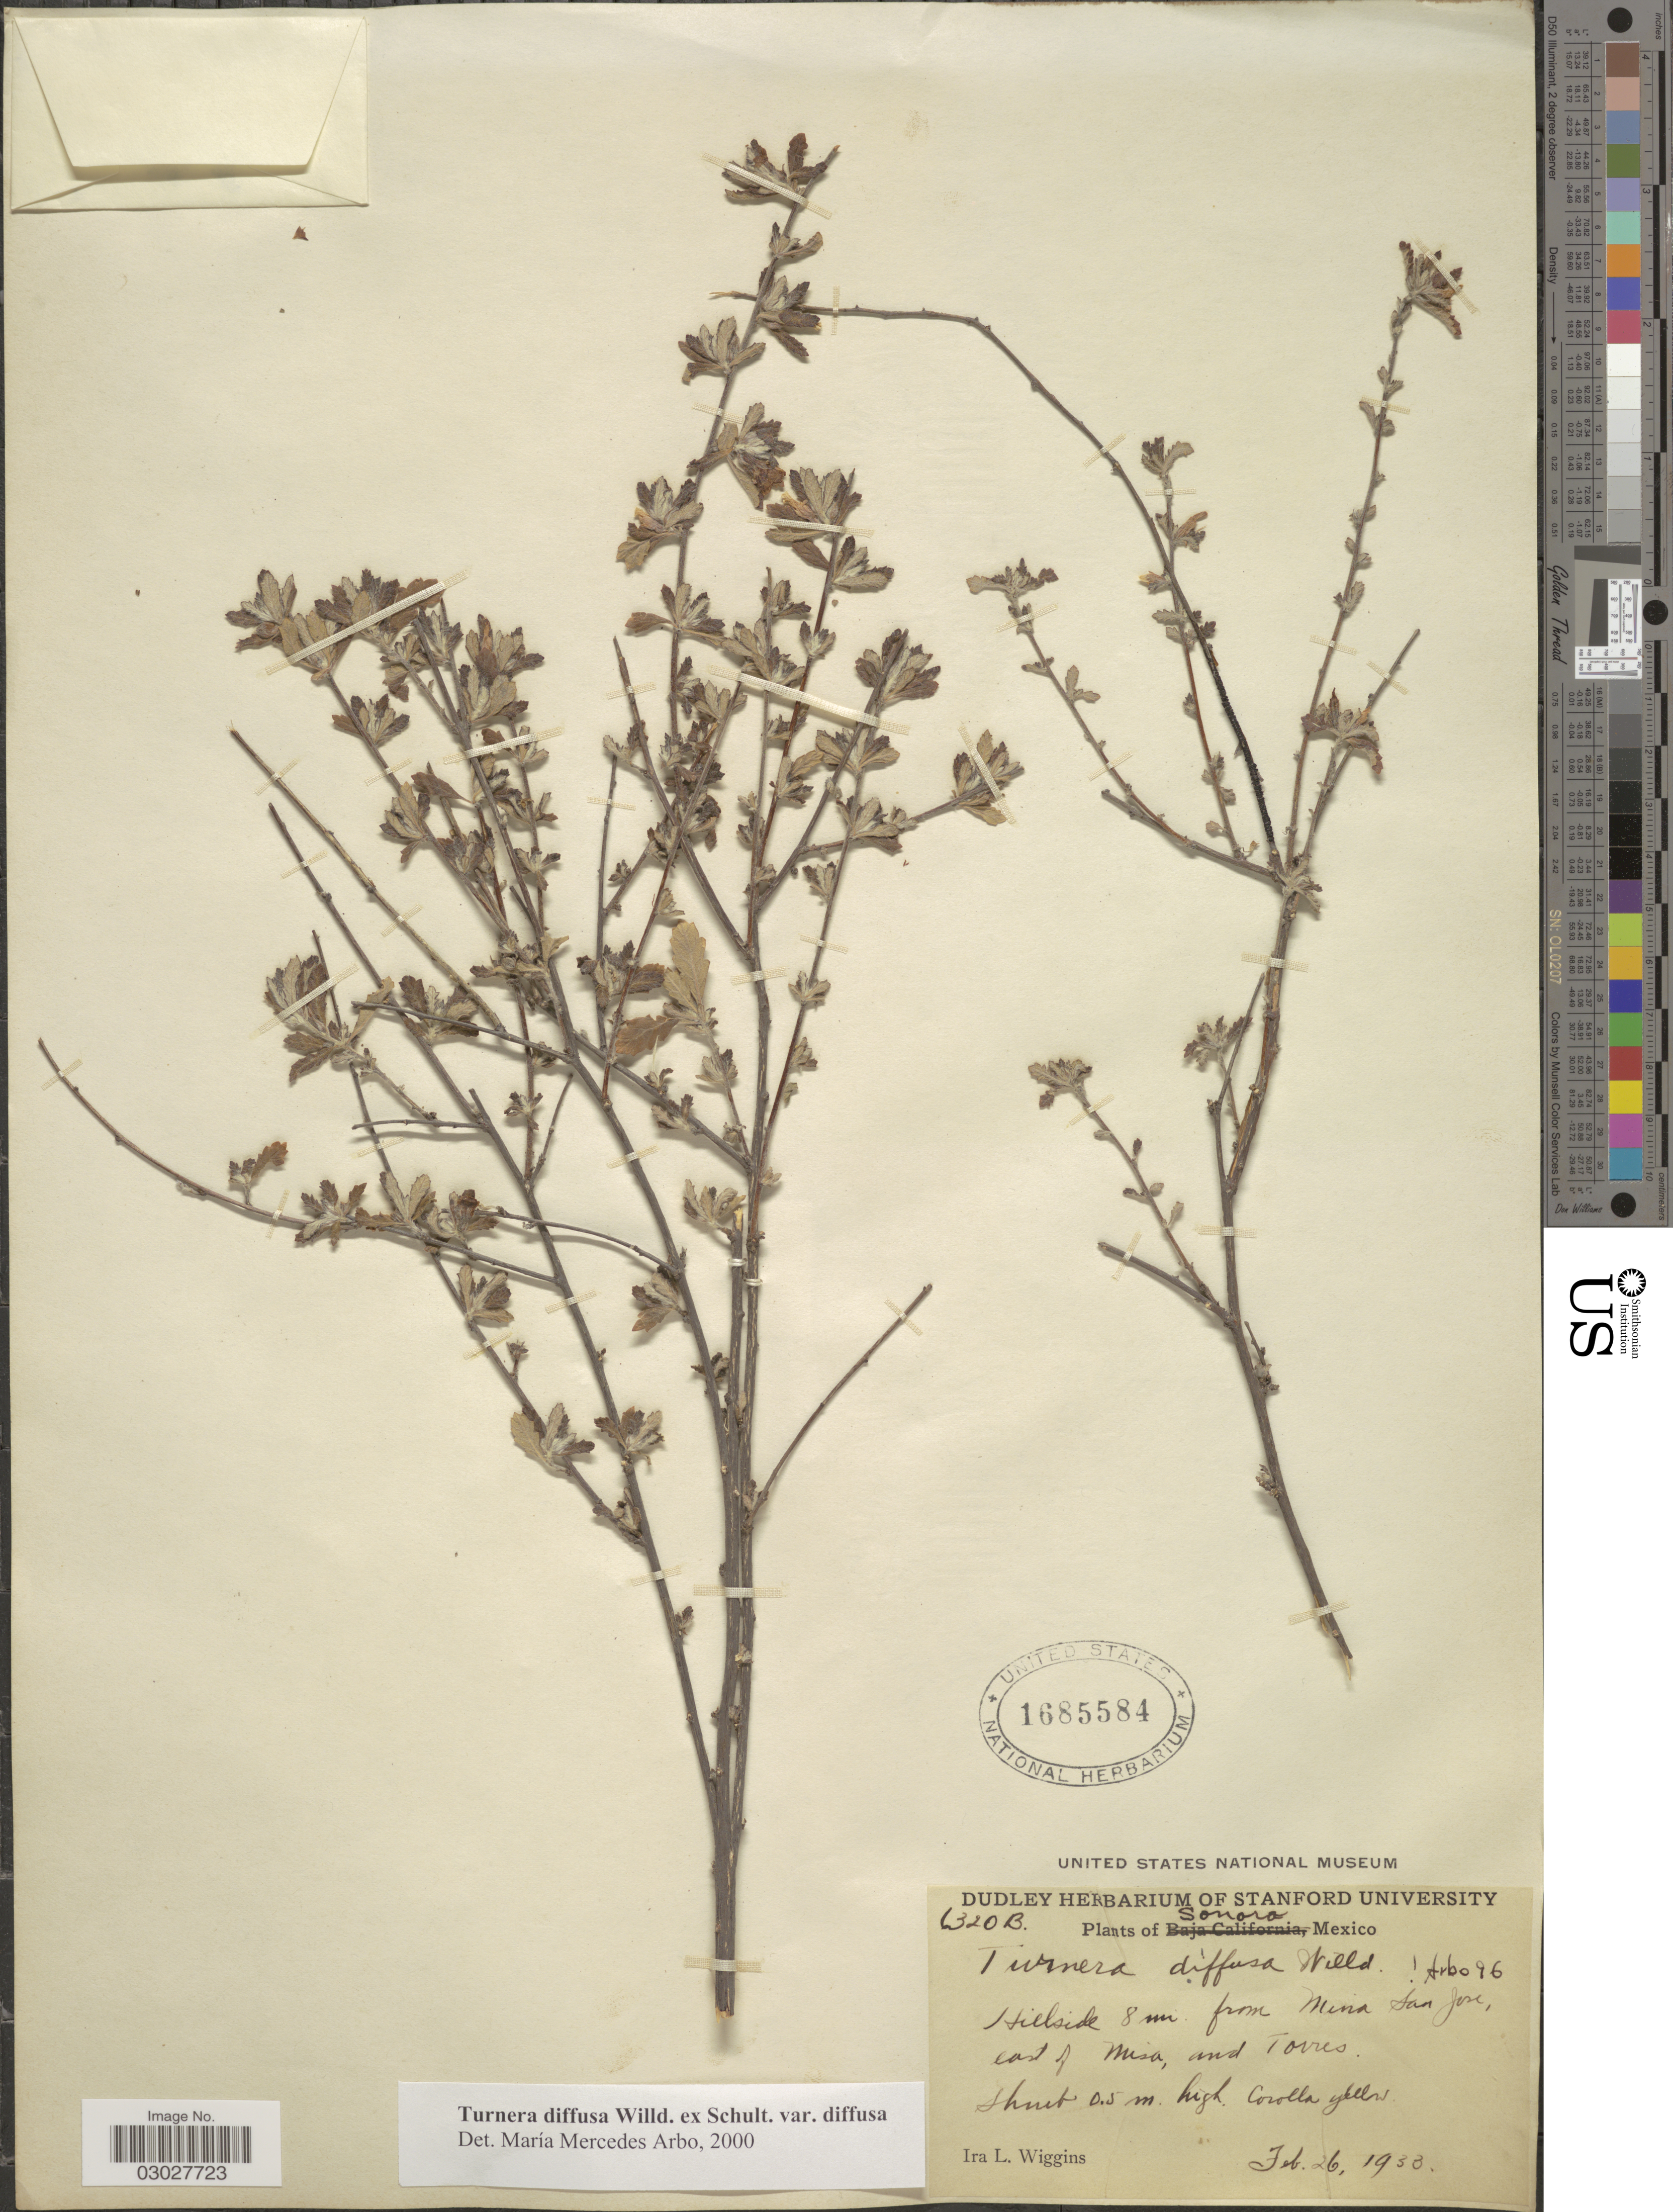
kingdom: Plantae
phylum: Tracheophyta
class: Magnoliopsida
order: Malpighiales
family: Turneraceae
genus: Turnera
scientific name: Turnera diffusa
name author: Willd. ex Schult.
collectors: I. L. Wiggins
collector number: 6320B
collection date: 1933-02-26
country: Mexico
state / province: Sonora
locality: Hillside 8 mi. from Mina San Jose, east of Misa, and Torres.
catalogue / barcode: US 1685584